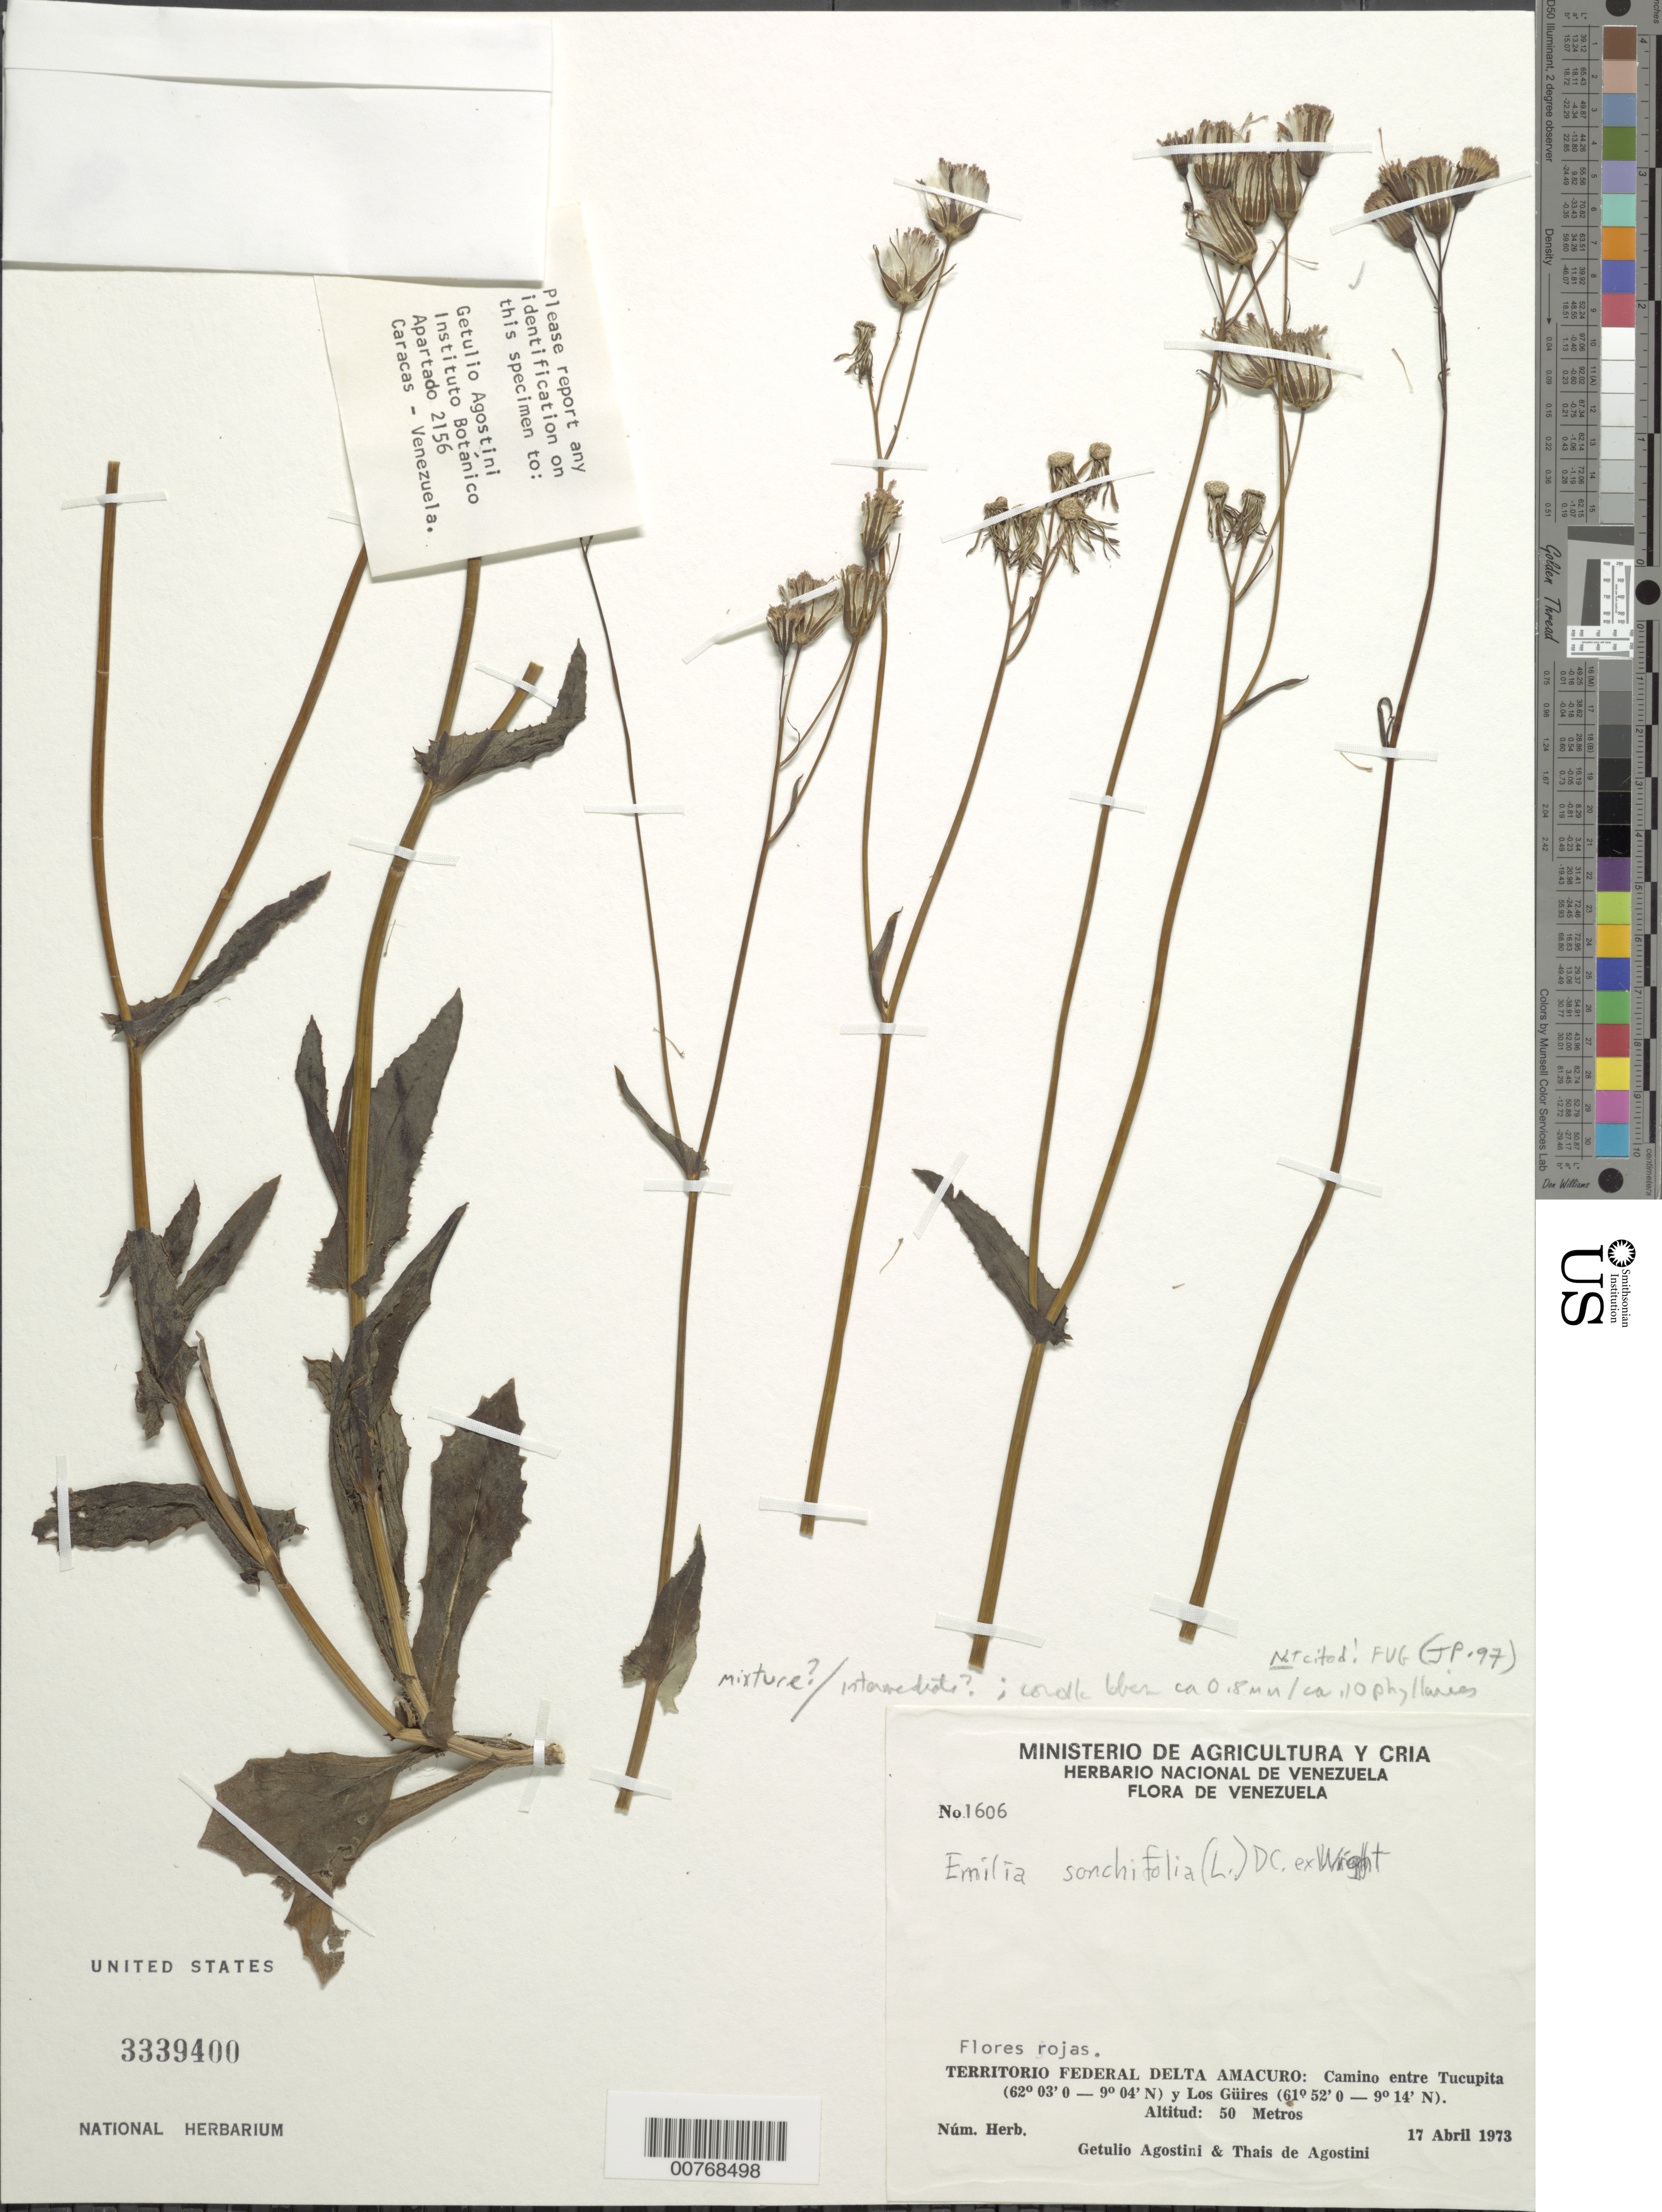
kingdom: Plantae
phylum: Tracheophyta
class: Magnoliopsida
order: Asterales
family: Asteraceae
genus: Emilia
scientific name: Emilia sonchifolia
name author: (L.) DC.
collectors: G. Agostini & T. Agostini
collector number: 1606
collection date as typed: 17-Apr-73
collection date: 1973-04-17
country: Venezuela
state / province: Delta Amacuro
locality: Tucupita-Los Güires camino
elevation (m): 50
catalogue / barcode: US 3339400